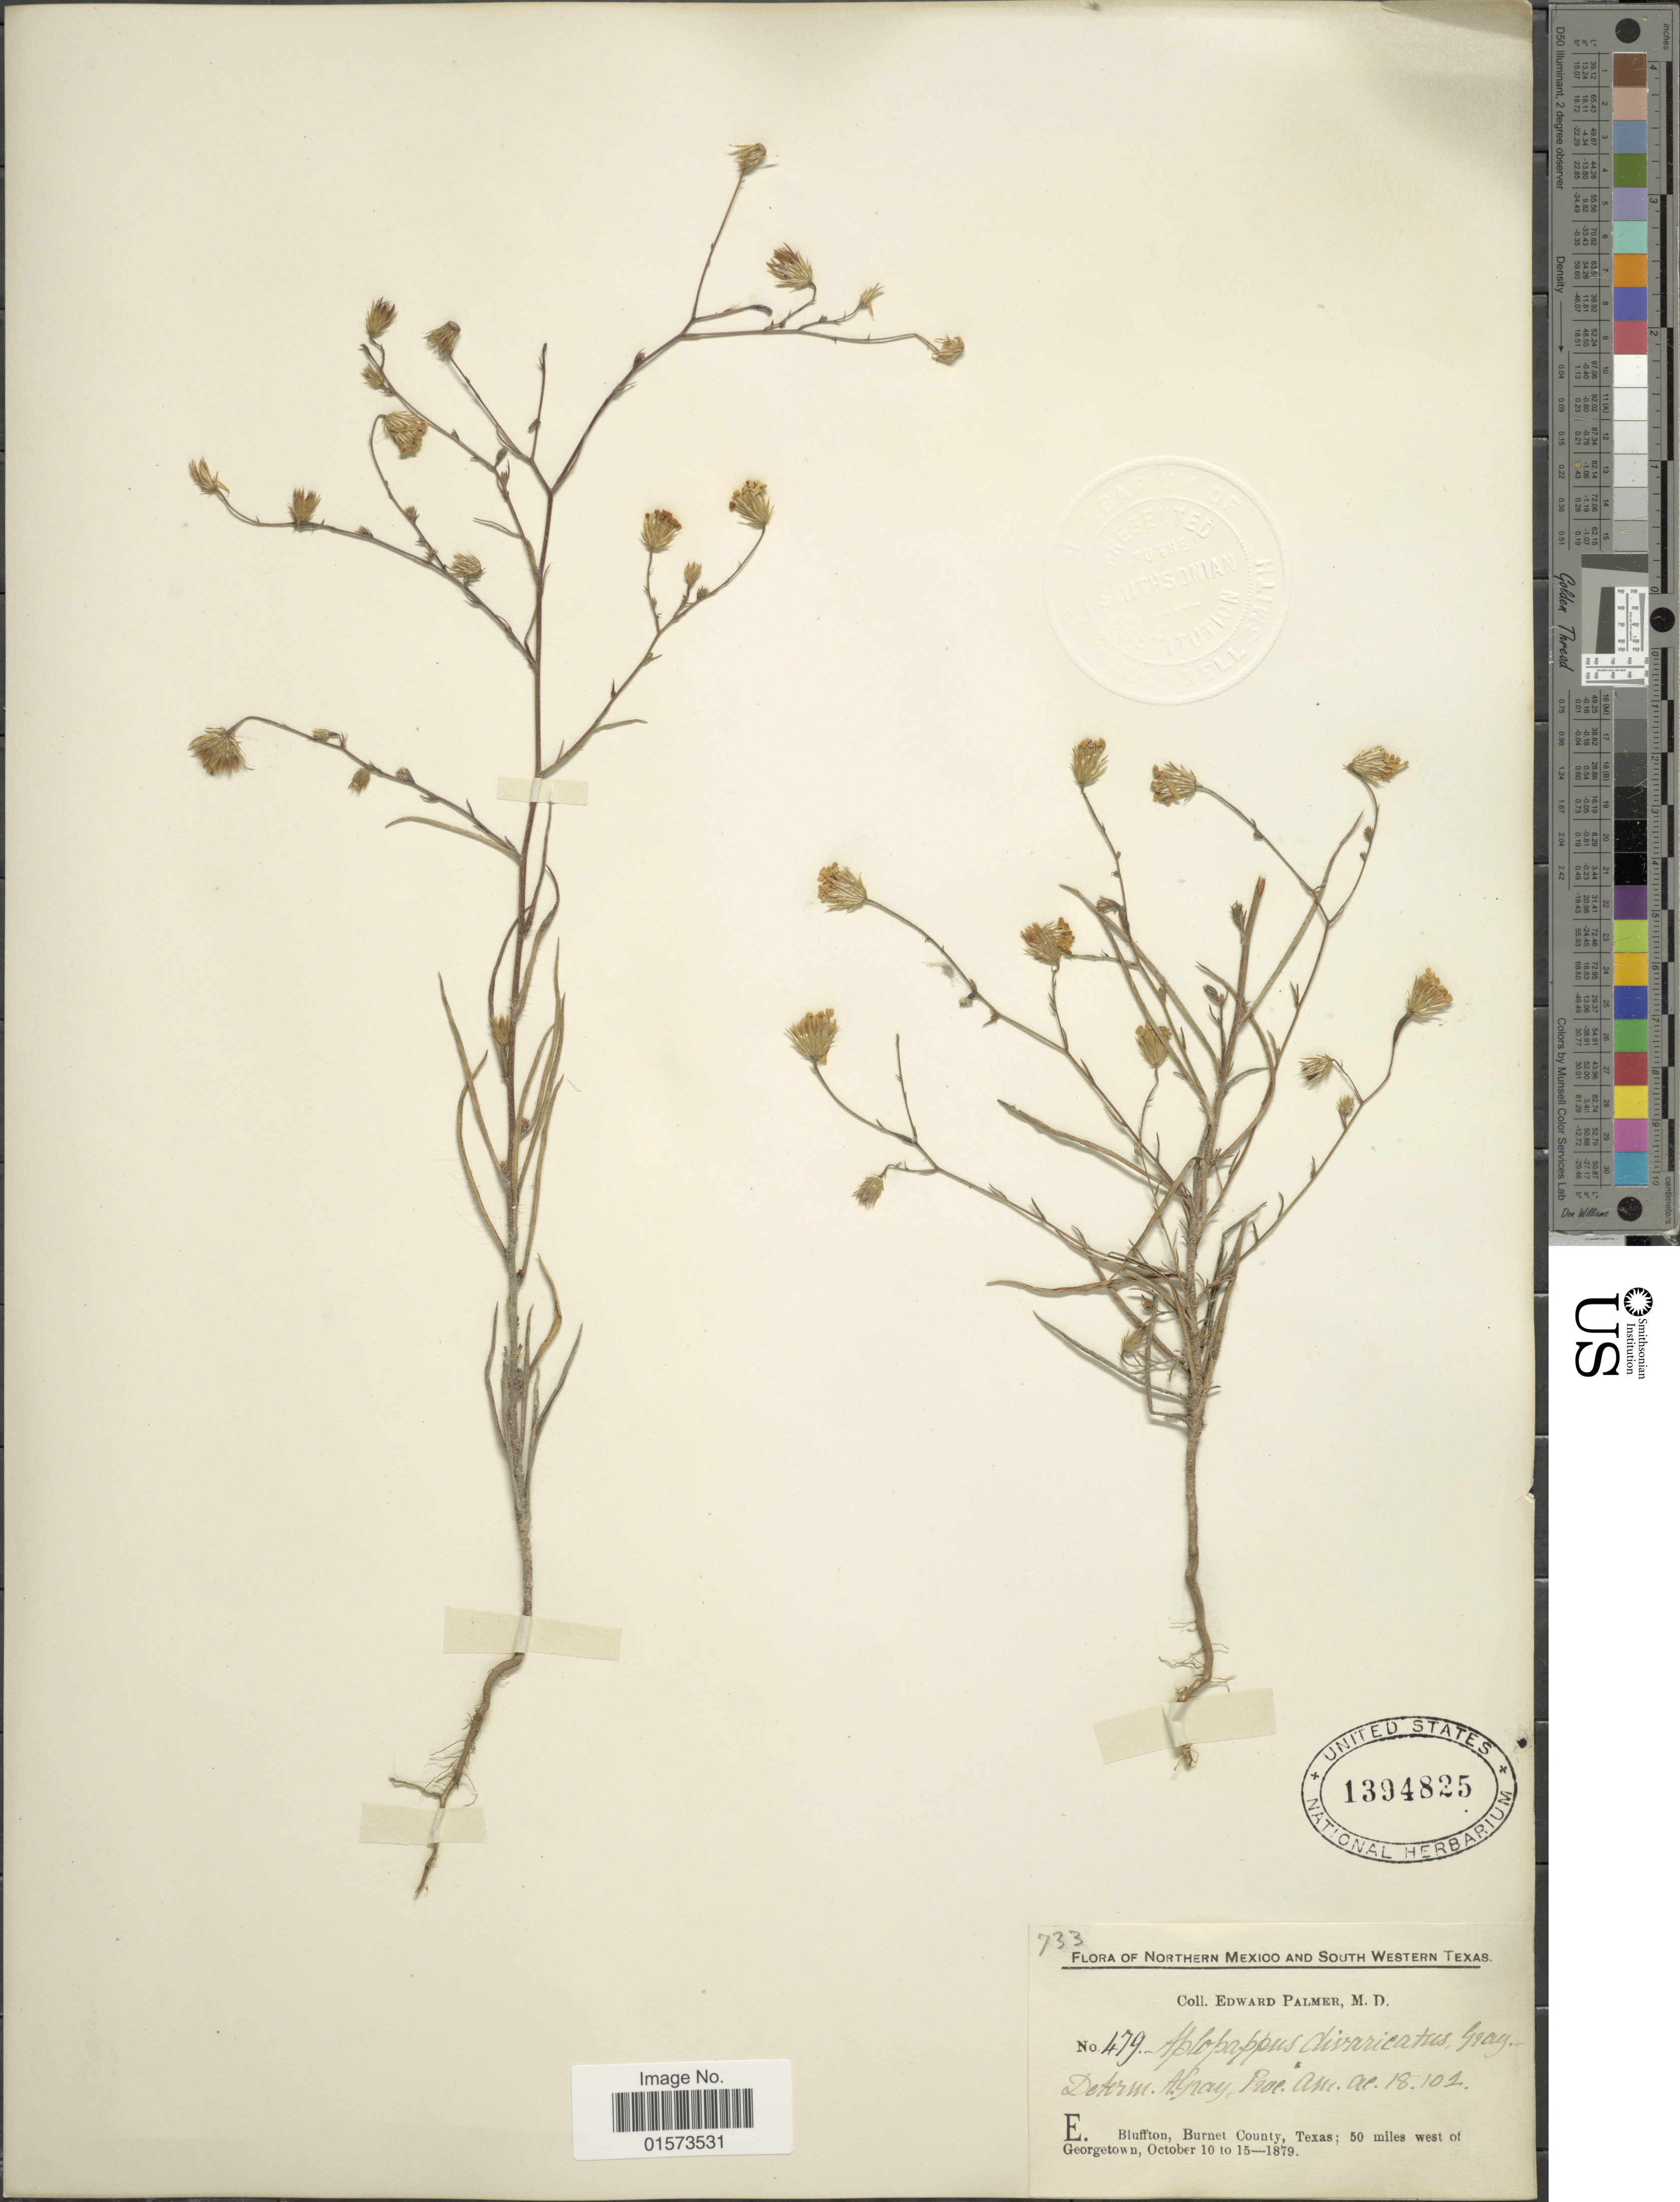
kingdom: Plantae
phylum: Tracheophyta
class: Magnoliopsida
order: Asterales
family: Asteraceae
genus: Croptilon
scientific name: Croptilon divaricatum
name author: (Nutt.) Raf.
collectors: E. Palmer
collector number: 479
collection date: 1879-10-10/1879-10-15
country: United States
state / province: Texas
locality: Bluffton, Bournet County; 50 miles west of Georgetownn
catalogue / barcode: US 1394825